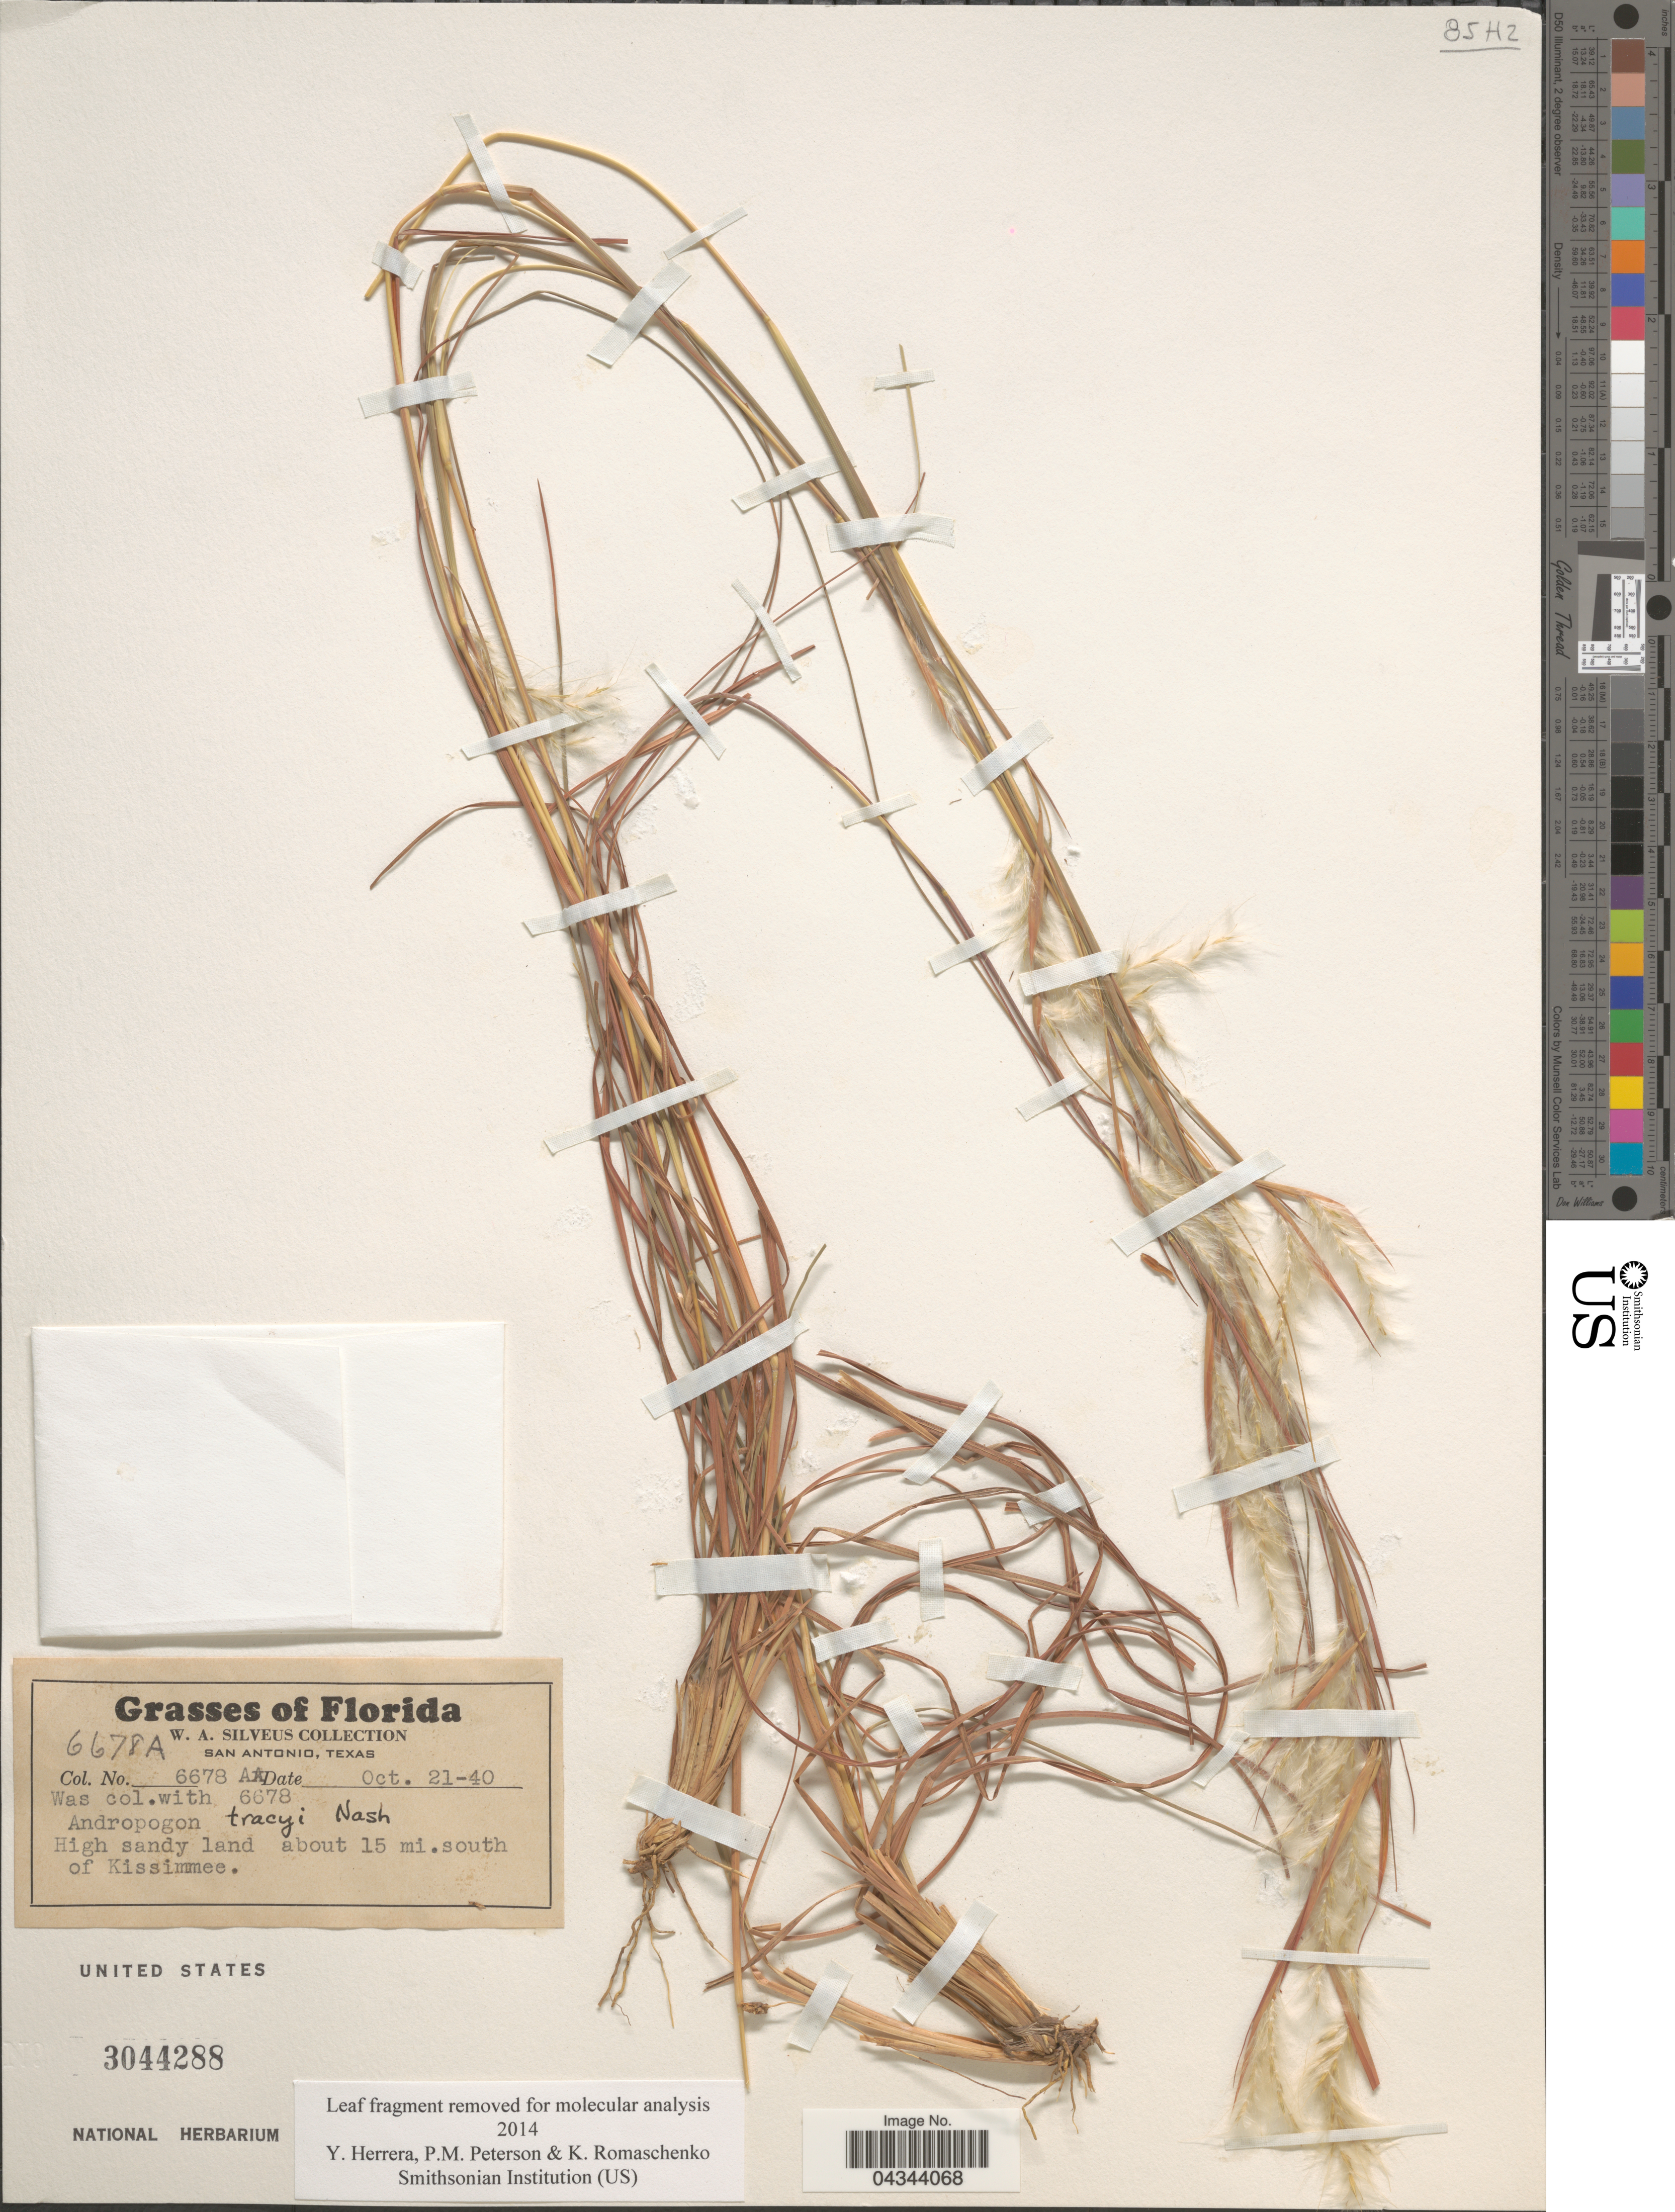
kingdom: Plantae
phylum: Tracheophyta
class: Liliopsida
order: Poales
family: Poaceae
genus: Andropogon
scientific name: Andropogon tracyi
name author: Nash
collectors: W. Silveus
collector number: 6678A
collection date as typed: Transcribed d/m/y: 21/10/40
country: United States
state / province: Florida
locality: About 15 mi. south of Kissimmee.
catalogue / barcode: US 3044288